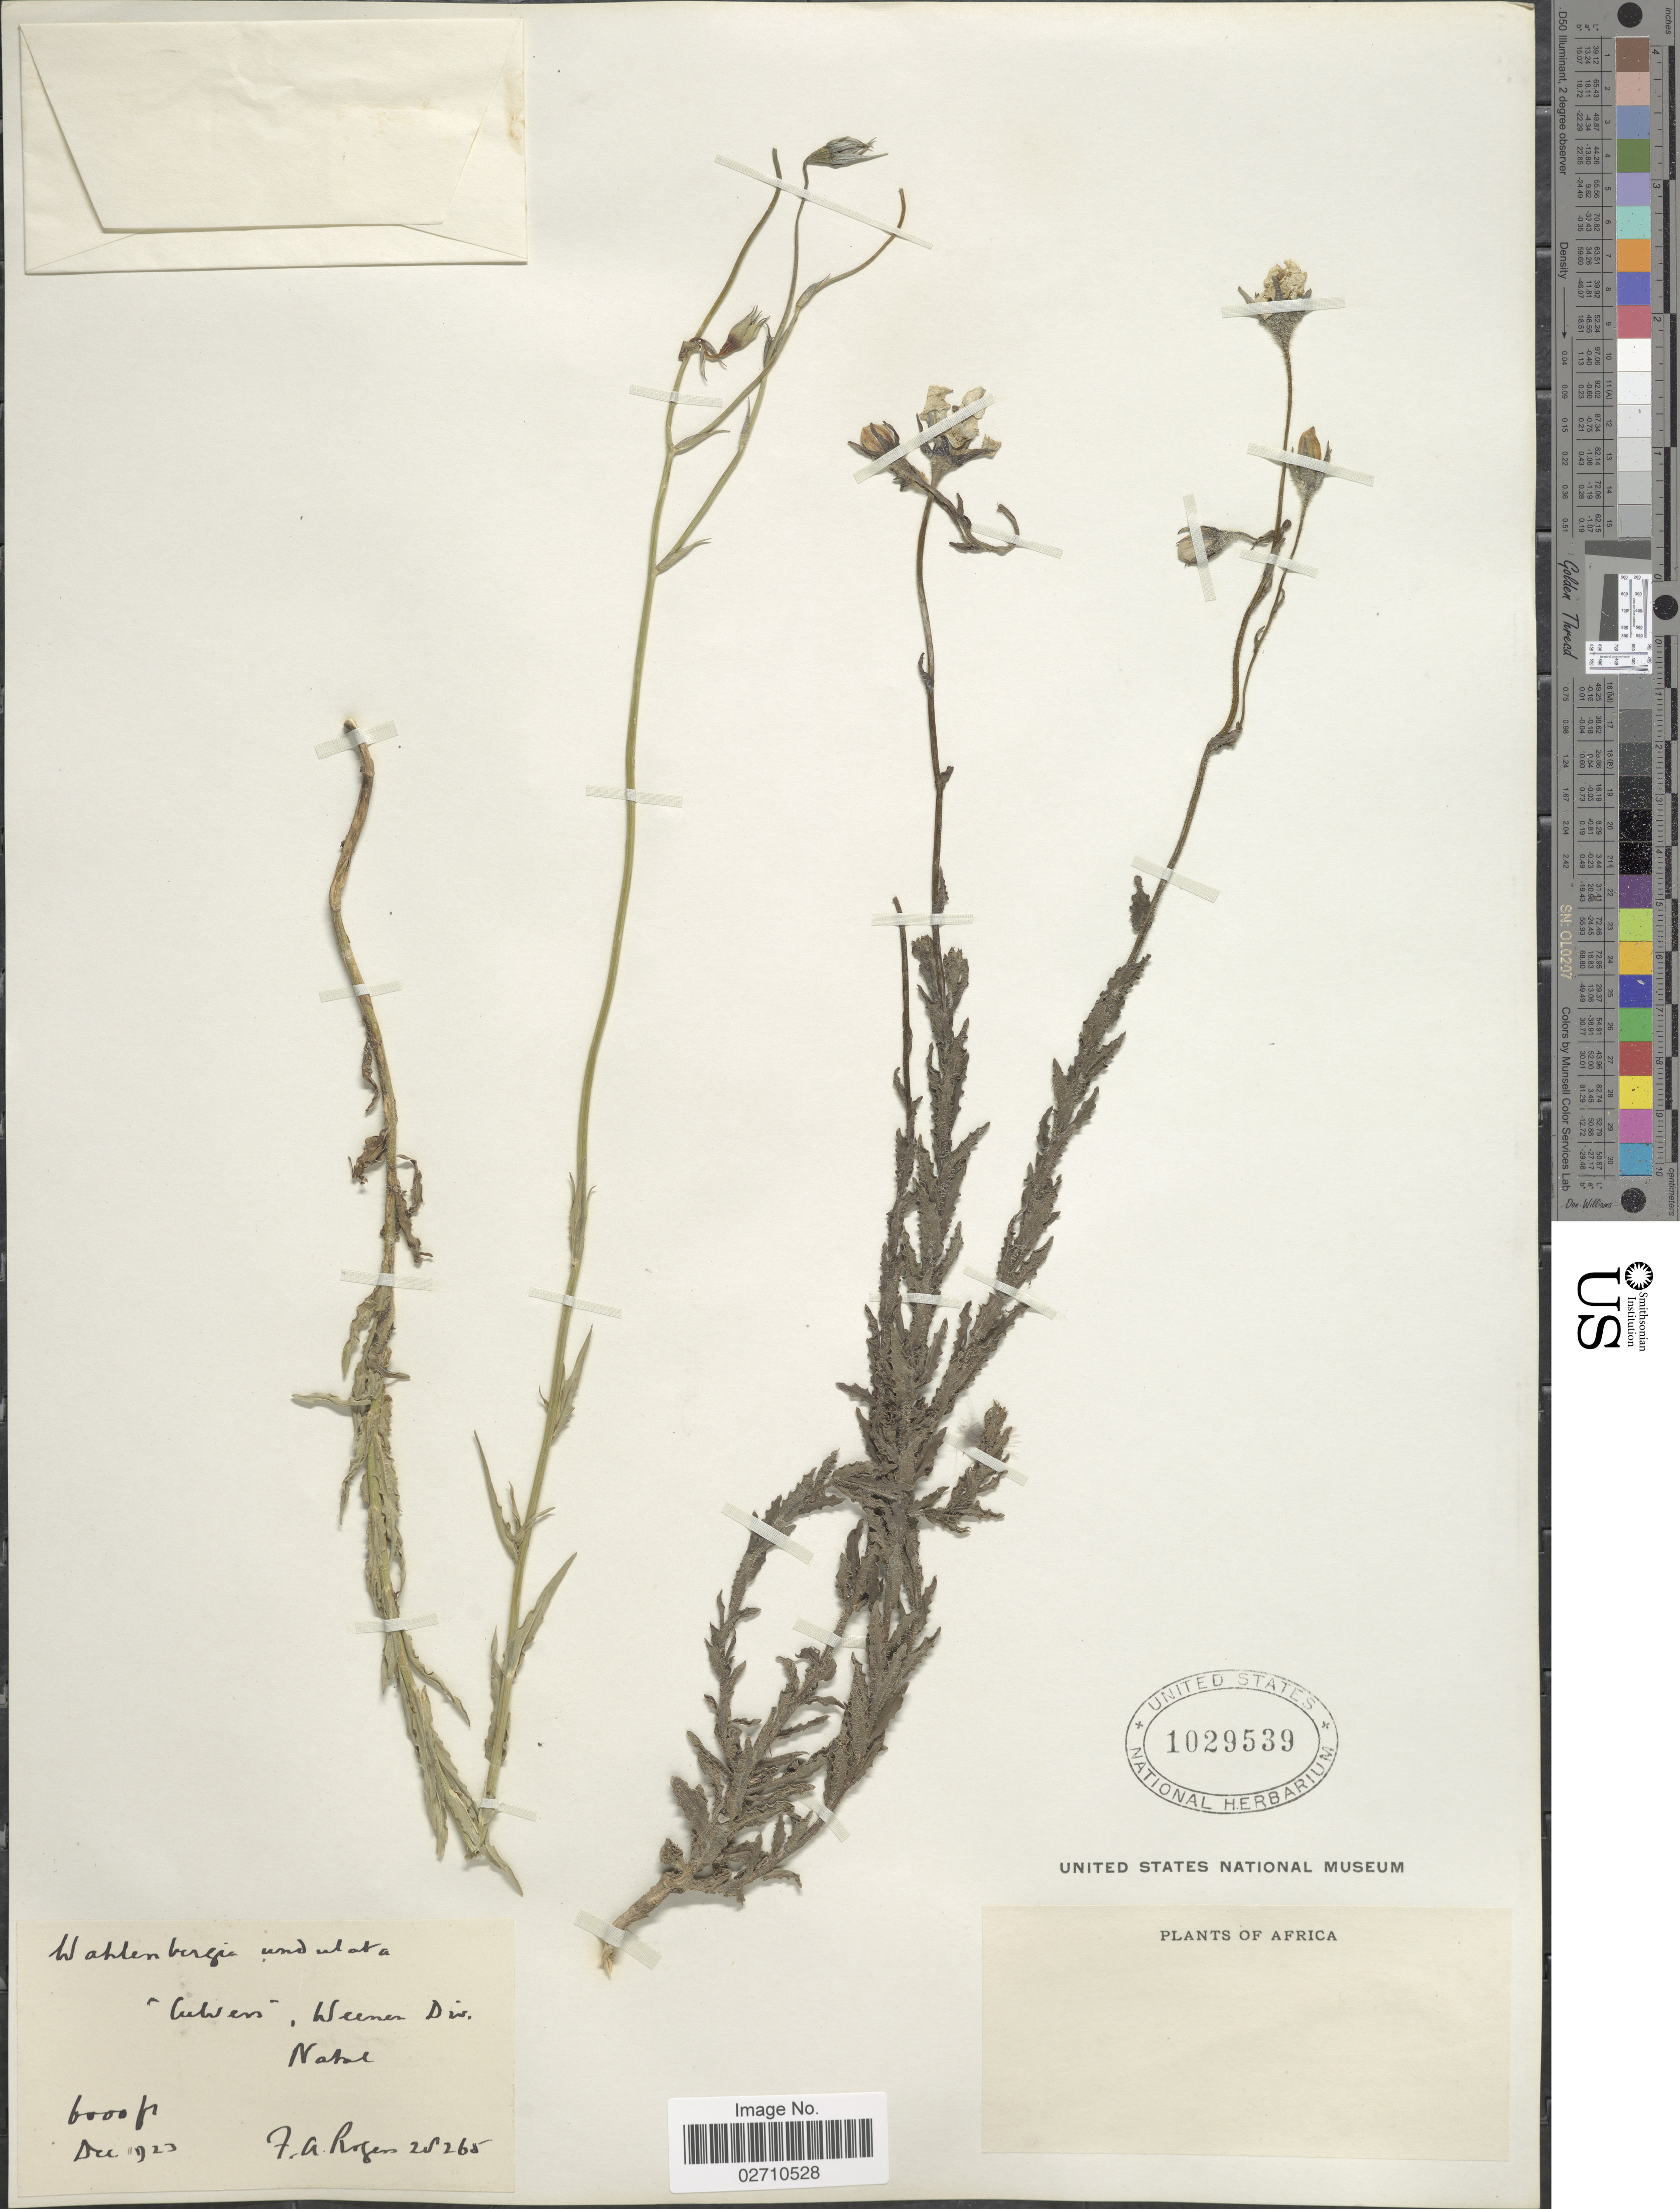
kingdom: Plantae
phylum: Tracheophyta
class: Magnoliopsida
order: Asterales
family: Campanulaceae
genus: Wahlenbergia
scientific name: Wahlenbergia undulata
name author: (L. f.) A. DC.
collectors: F. A. Rogers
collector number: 28265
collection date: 1923-12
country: South Africa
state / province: KwaZulu-Natal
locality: Weenen Div. , Natal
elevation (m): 1829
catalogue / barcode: US 1029539